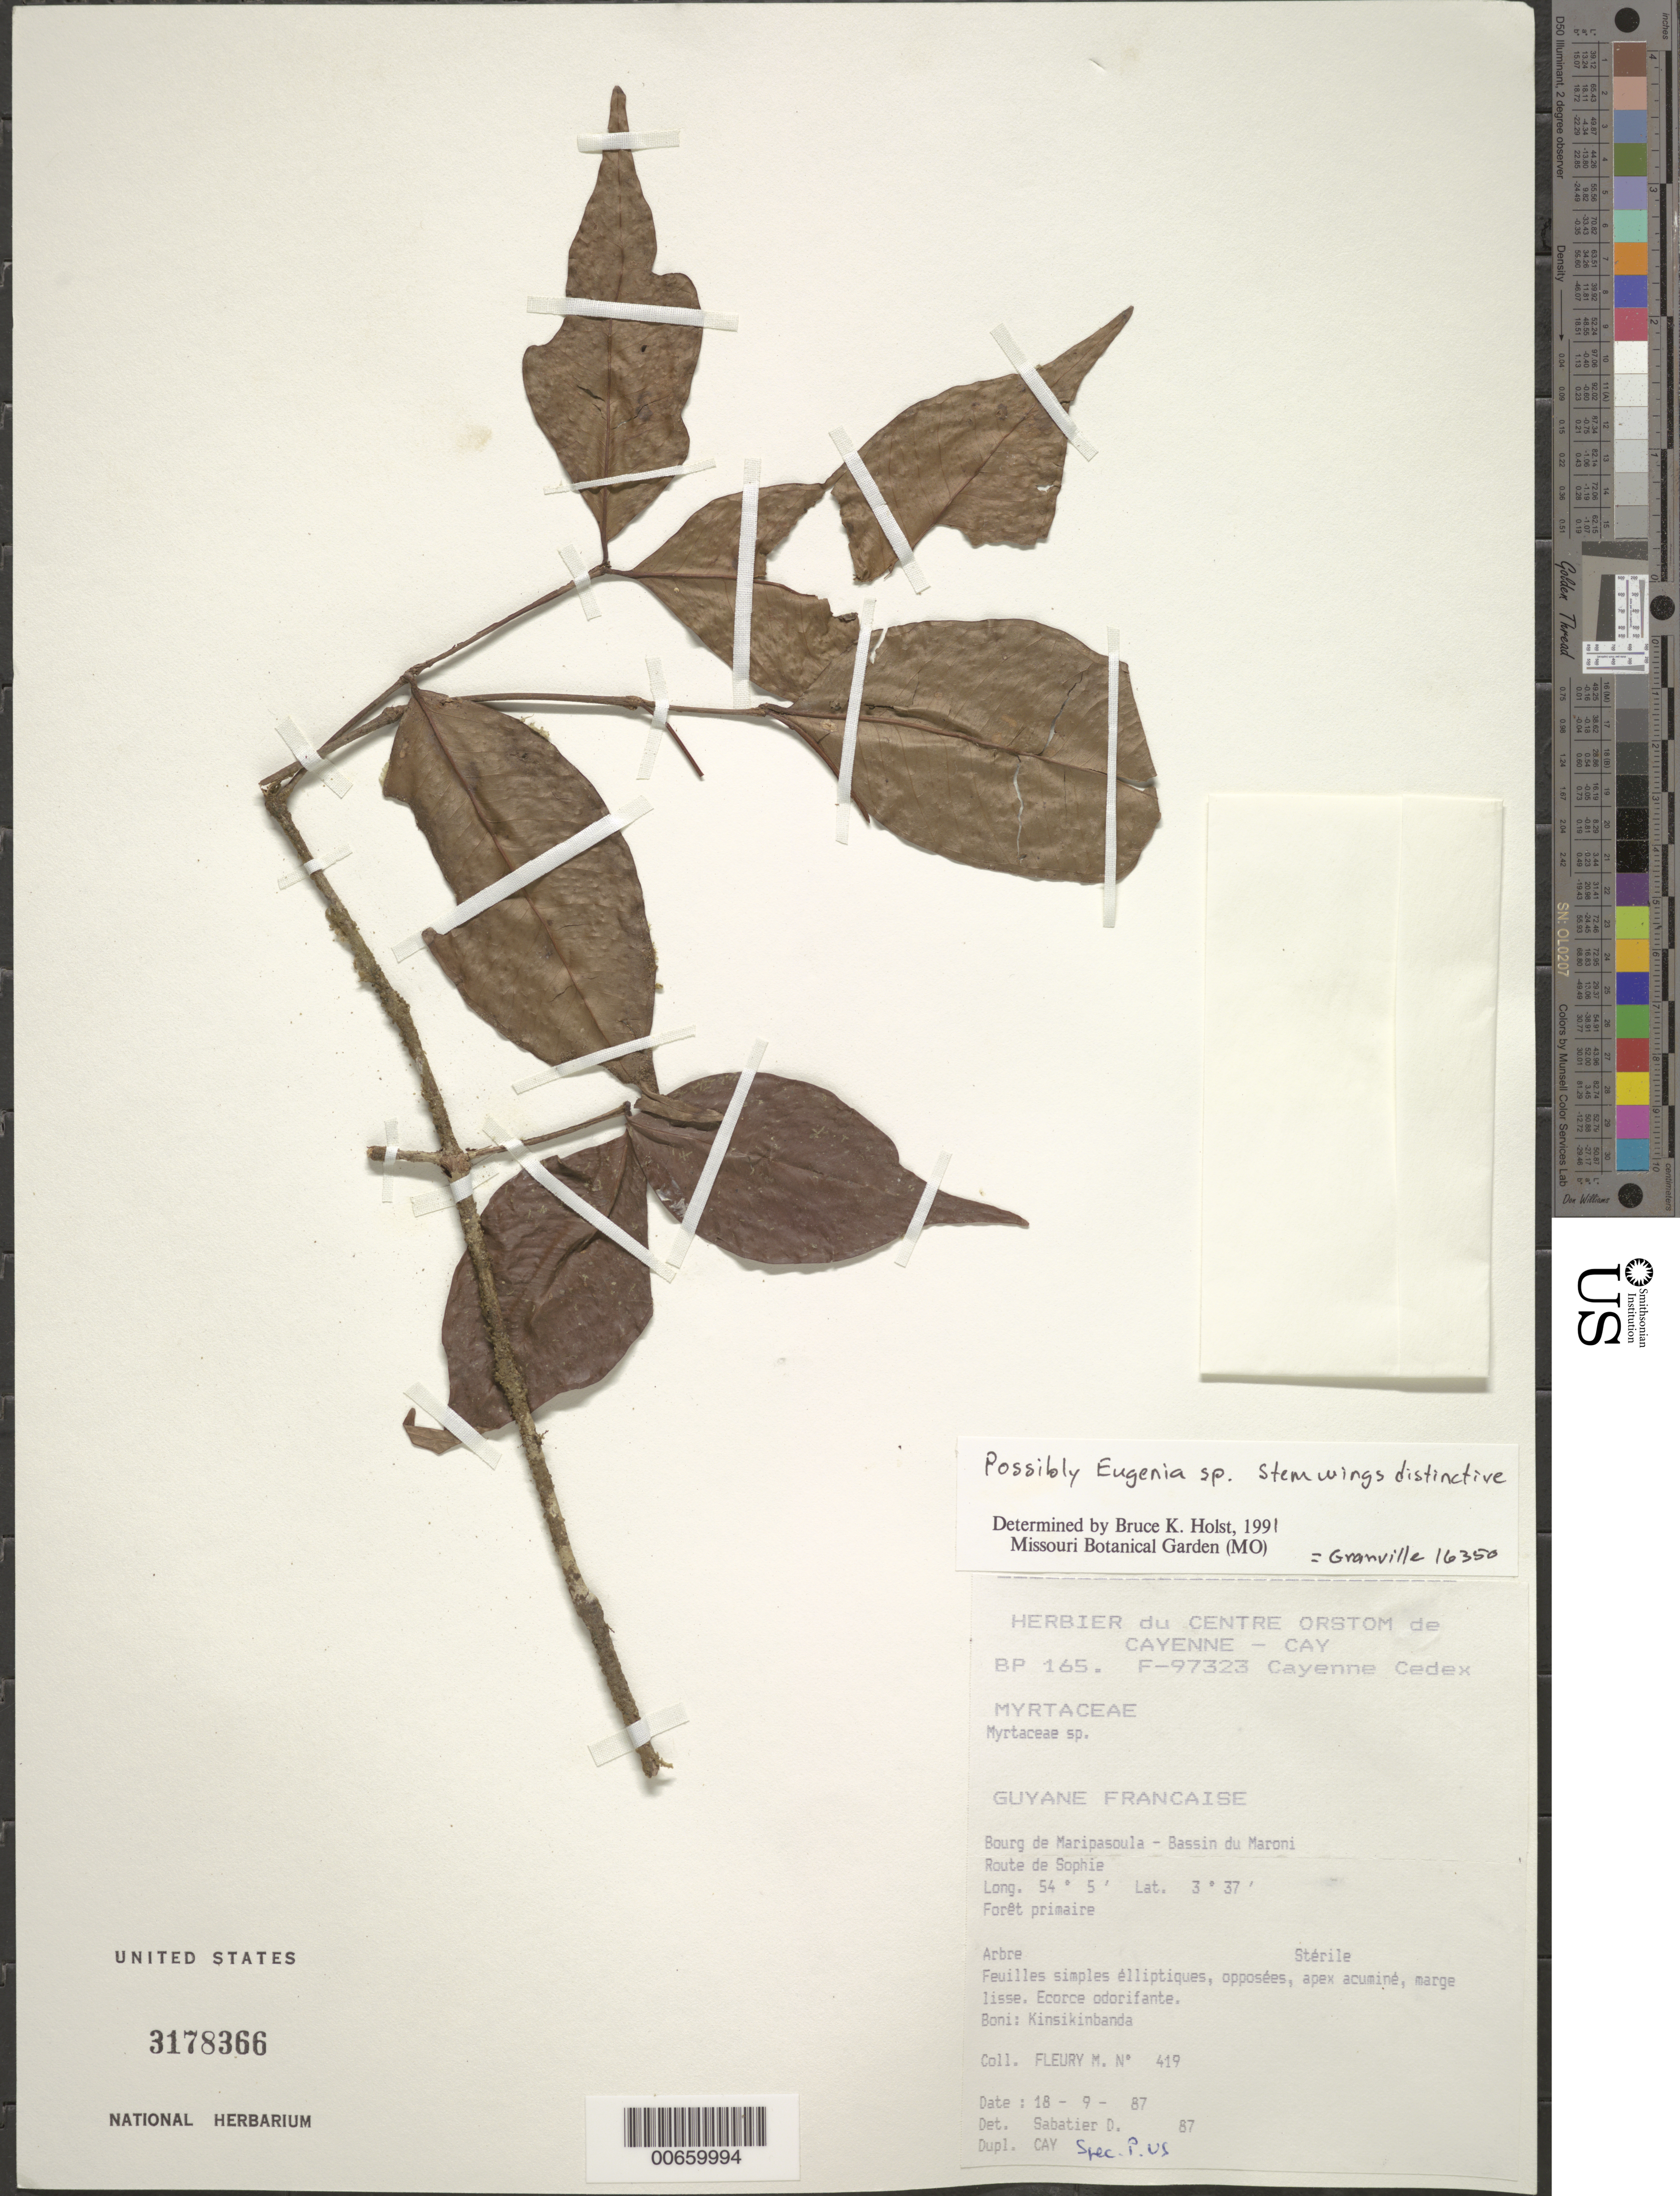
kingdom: Plantae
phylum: Tracheophyta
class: Magnoliopsida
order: Myrtales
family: Myrtaceae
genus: Eugenia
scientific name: Eugenia sp.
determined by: Holst, Bruce K.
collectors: M. Fleury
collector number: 419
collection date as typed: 18-Sep-87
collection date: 1987-09-18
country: French Guiana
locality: Bourg de Maripasoula - Bassin du Maroni, route de Sophie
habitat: Primary forest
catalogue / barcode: US 3178366